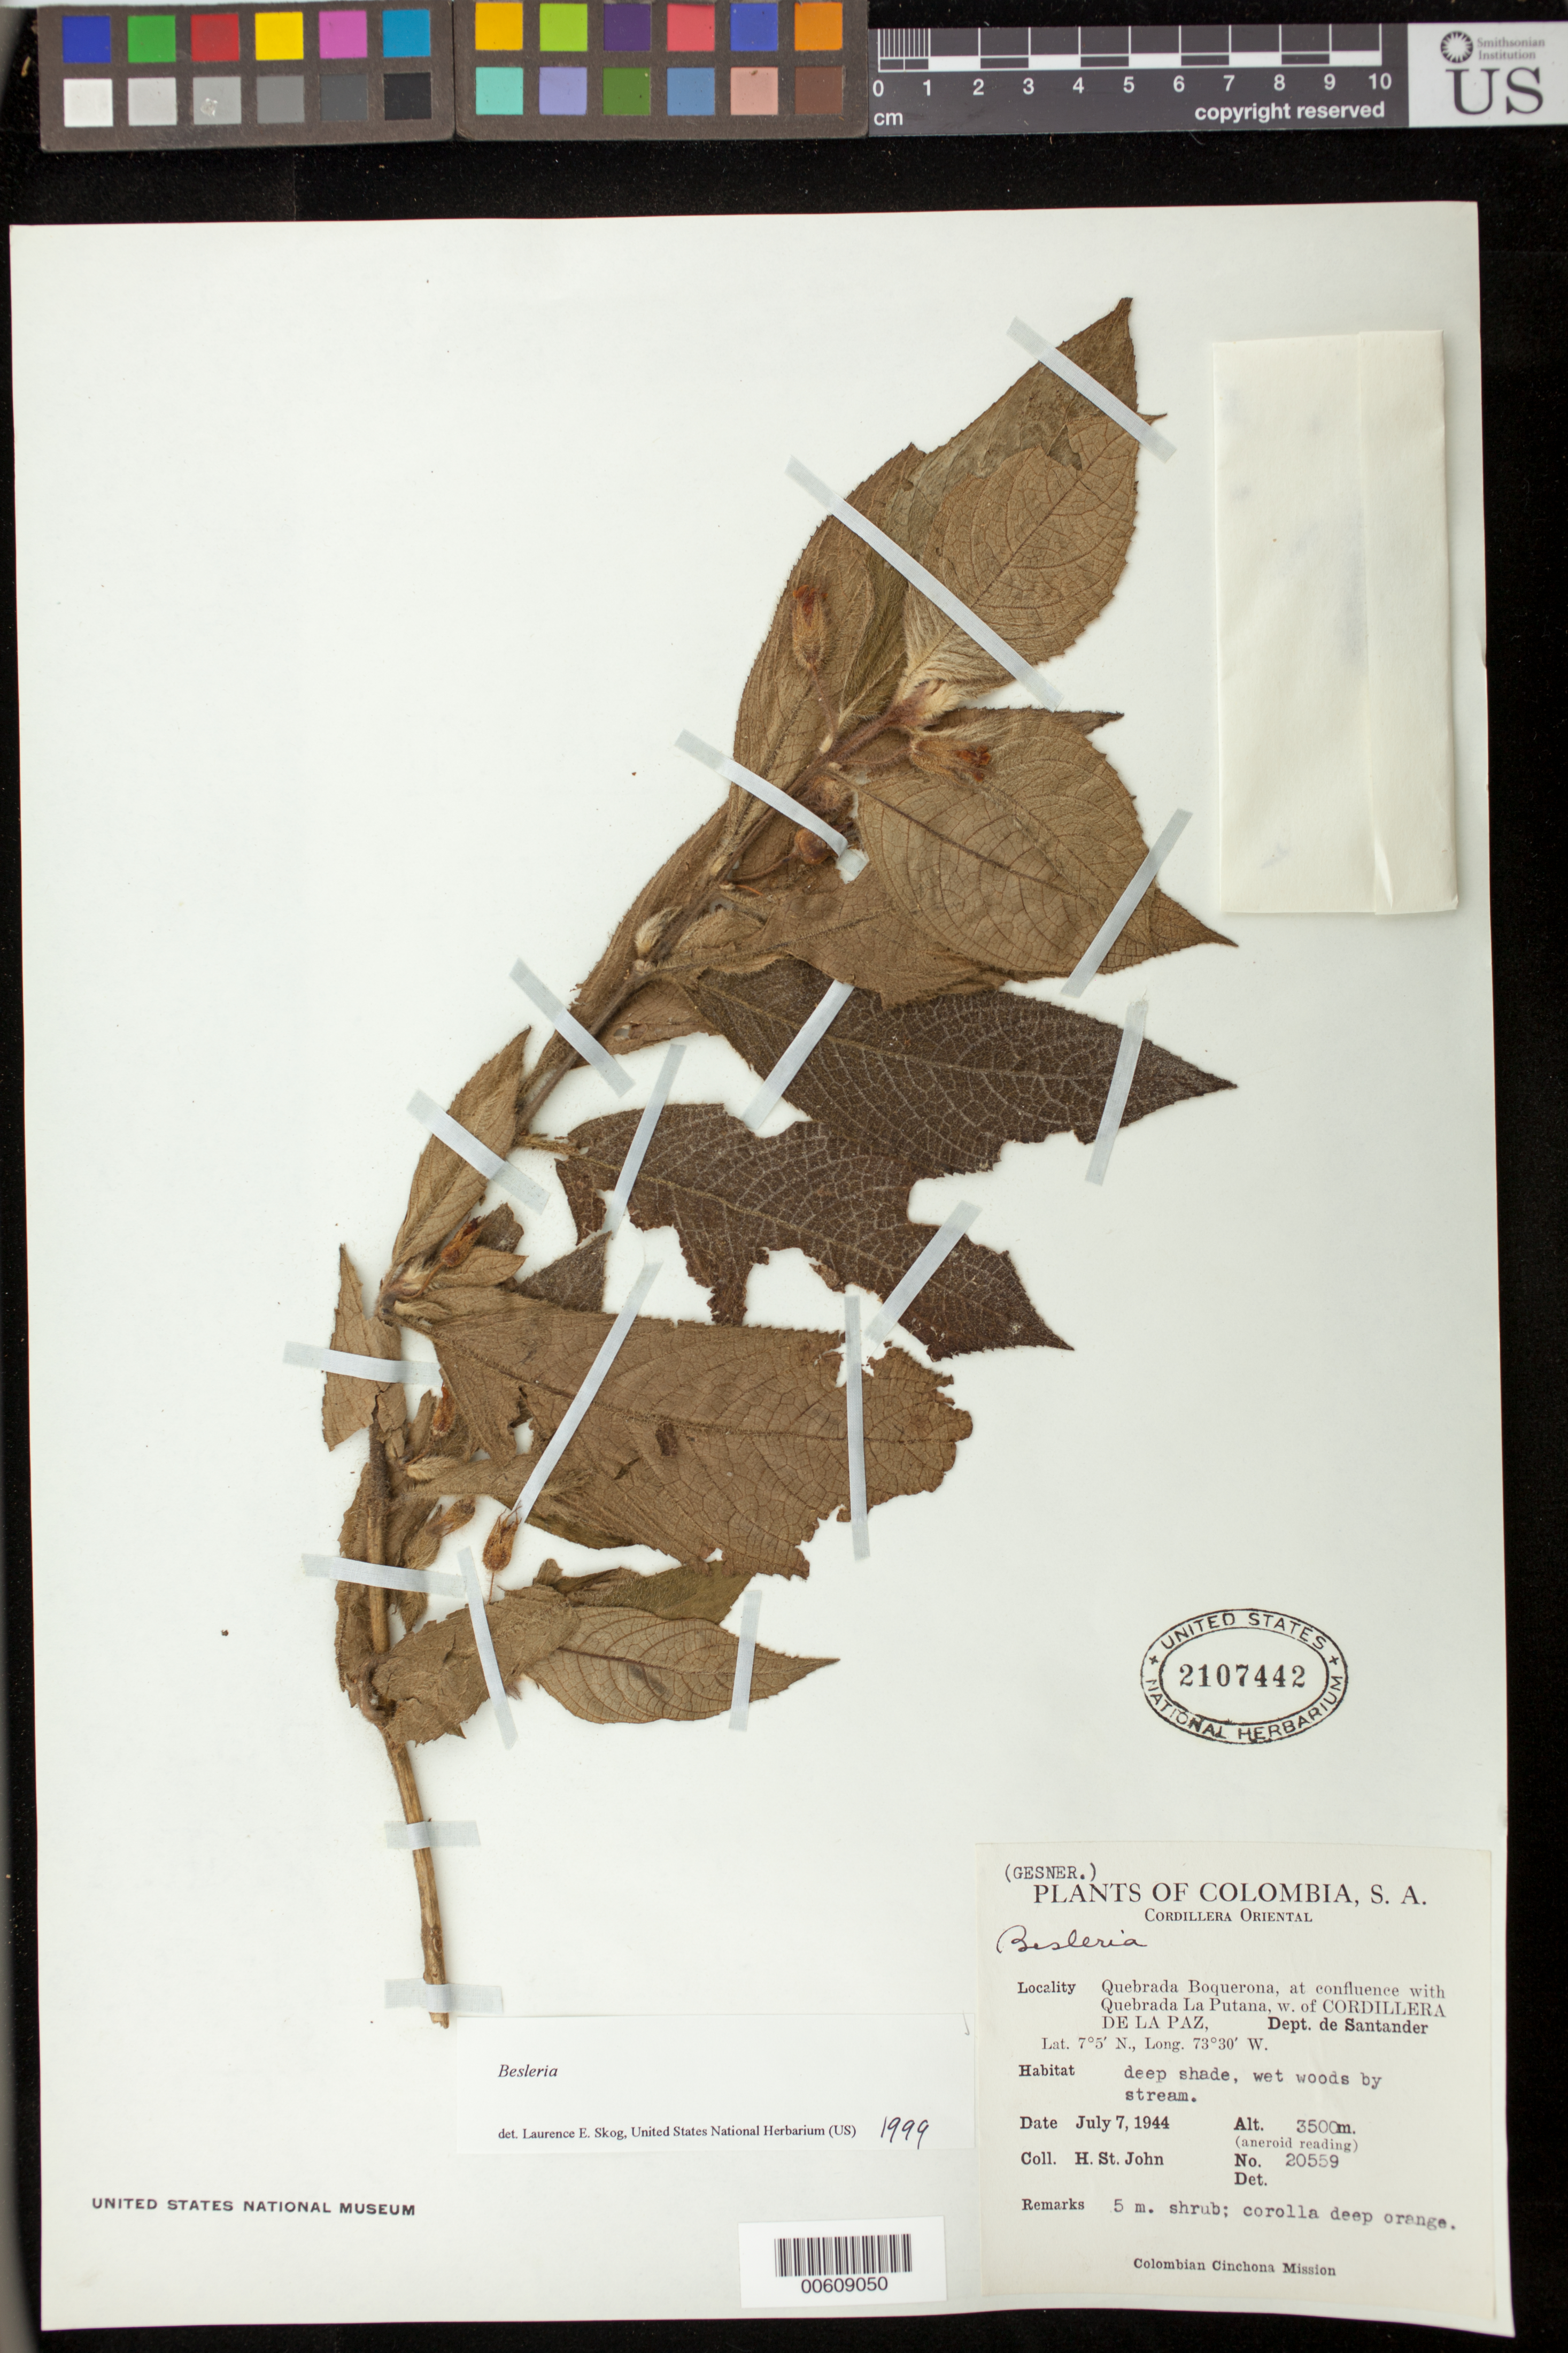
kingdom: Plantae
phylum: Tracheophyta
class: Magnoliopsida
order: Lamiales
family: Gesneriaceae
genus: Besleria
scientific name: Besleria pauciflora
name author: Rusby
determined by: Skog, Laurence E.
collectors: H. St. John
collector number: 20559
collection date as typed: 07 Jul 1944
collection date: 1944-07-07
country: Colombia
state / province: Santander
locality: Cordillera Oriental, Quebrada Boquerona, at confluence with Quebrada La Putana, W of Cordillera de La Paz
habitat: Deep shade, wet woods by stream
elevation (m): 3500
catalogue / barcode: US 2107442